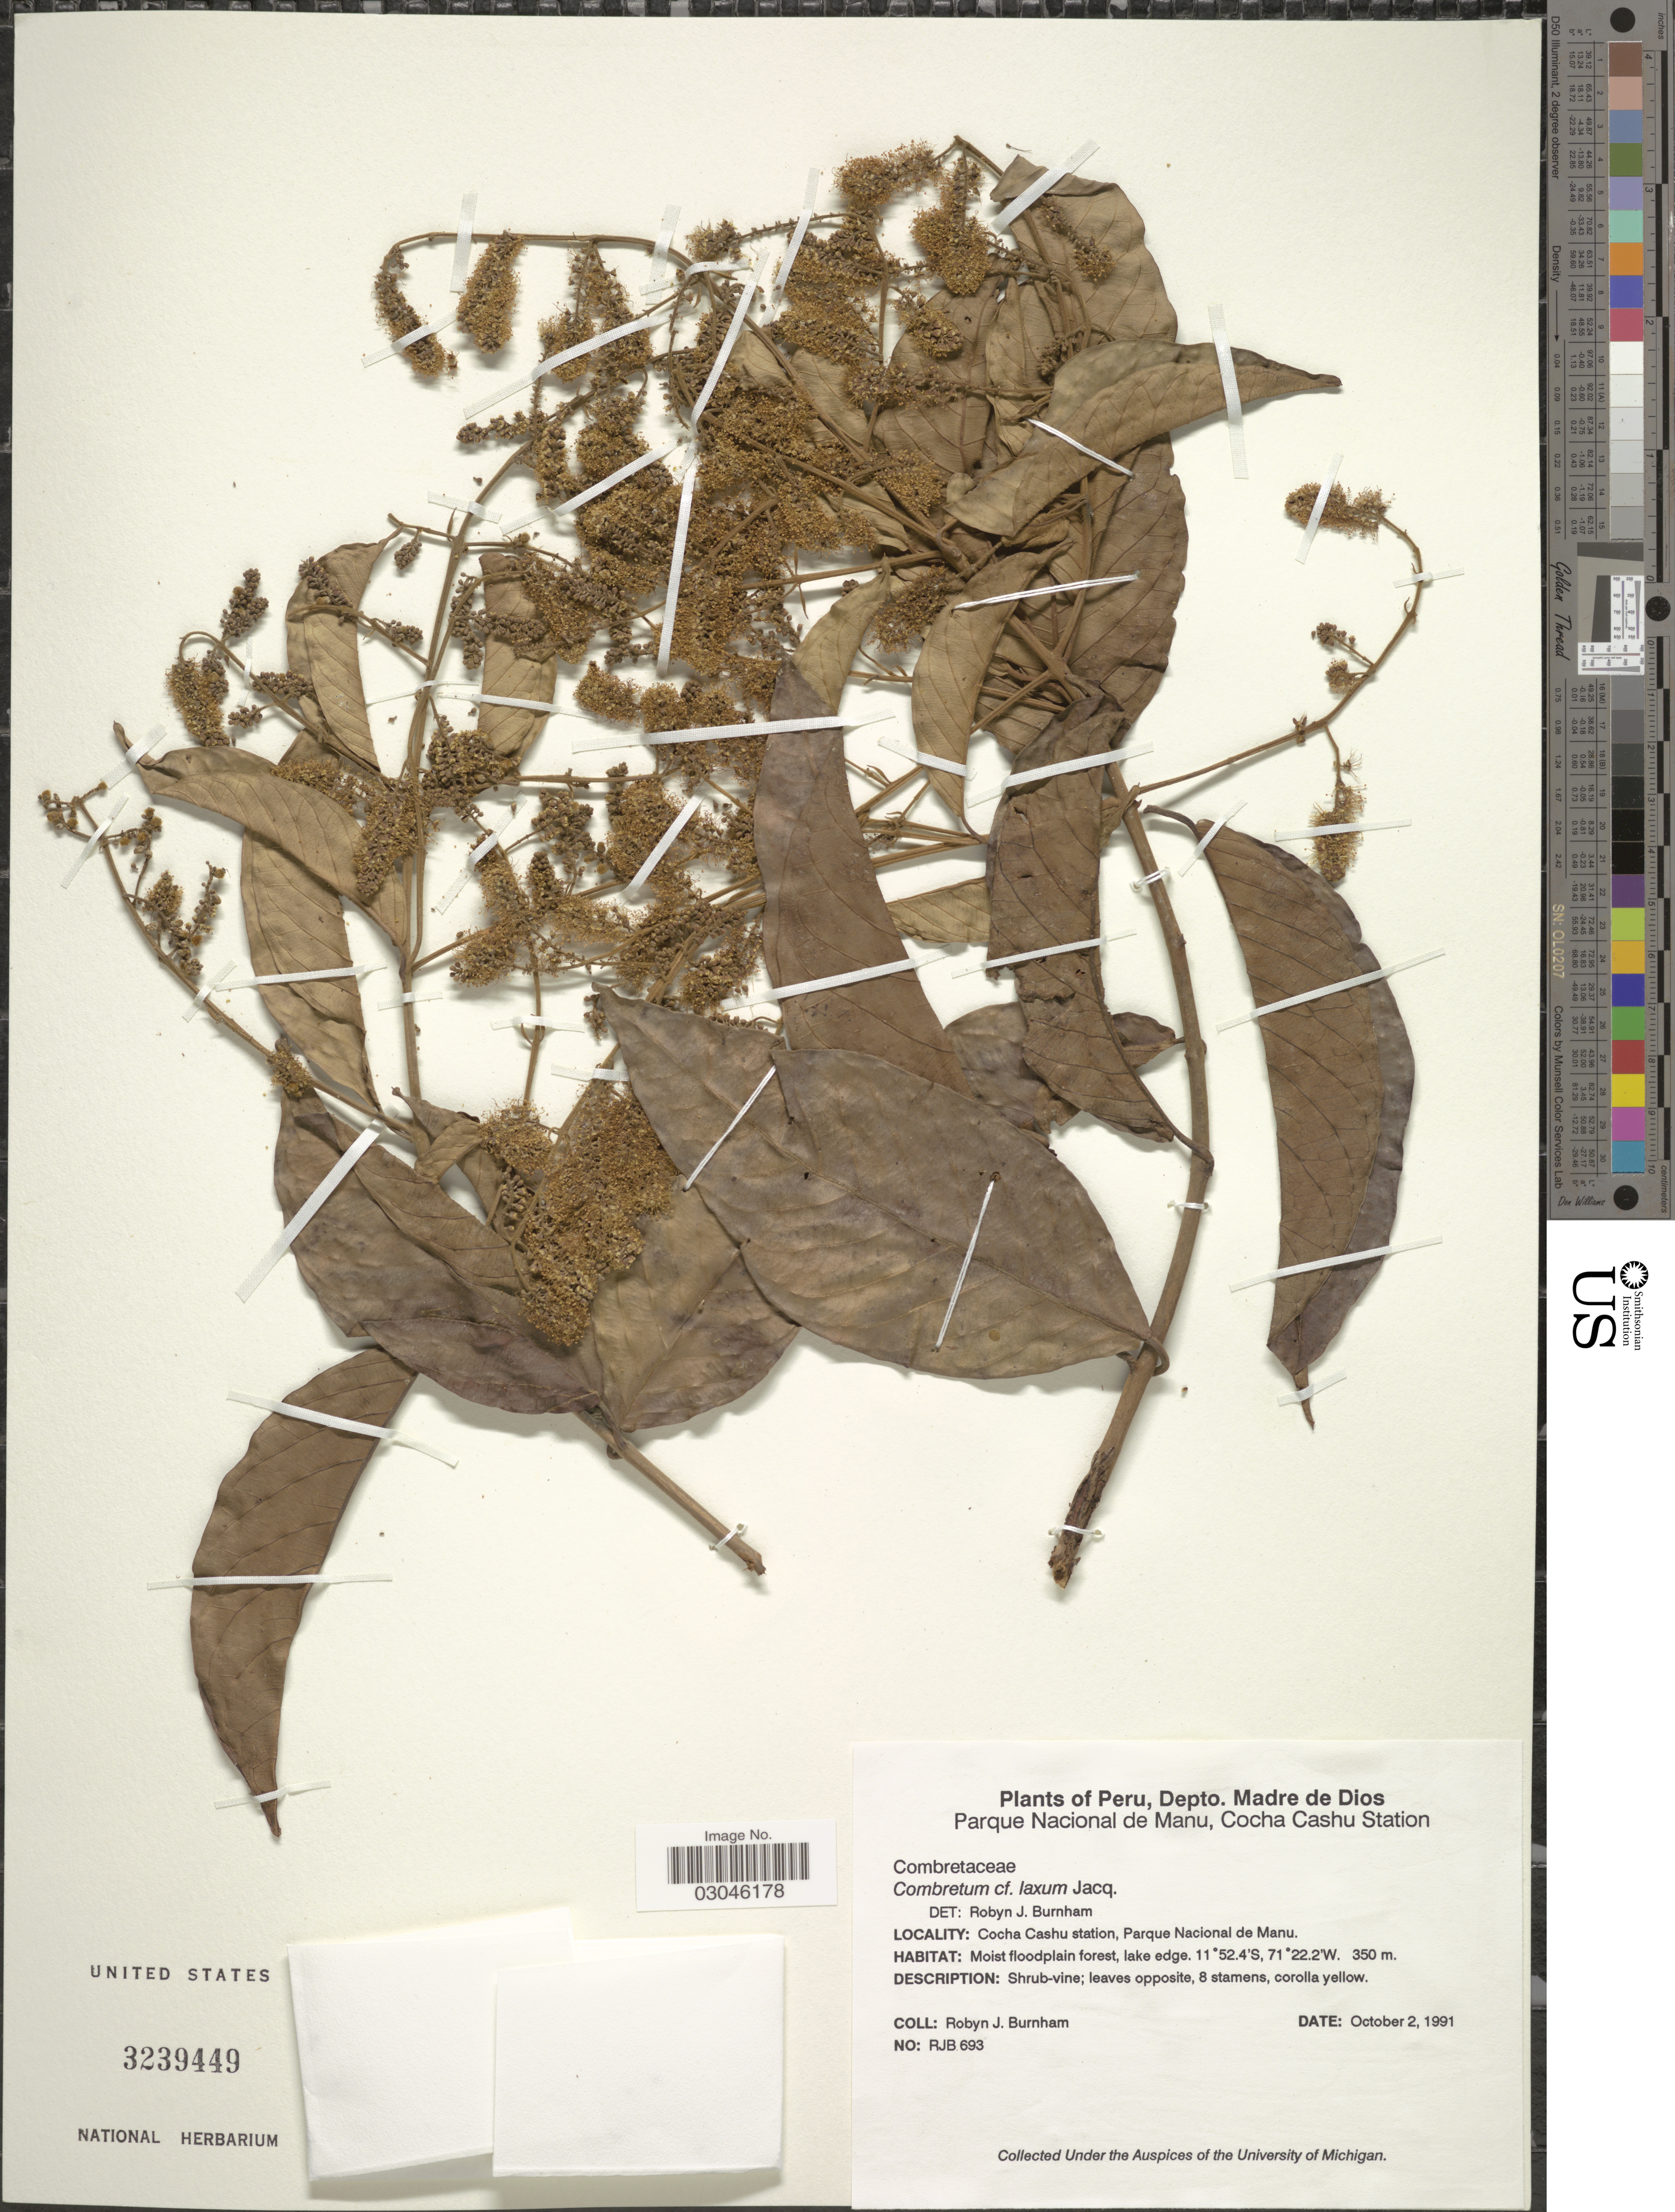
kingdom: Plantae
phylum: Tracheophyta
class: Magnoliopsida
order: Myrtales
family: Combretaceae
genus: Combretum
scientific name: Combretum laxum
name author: Jacq.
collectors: R. J. Burnham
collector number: RJB693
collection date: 1991-10-02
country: Peru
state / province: Madre de Dios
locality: Depto. Madre de Dios. Parque Nacional de Manu, Cocha Cashu Station.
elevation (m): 350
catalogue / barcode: US 3239449